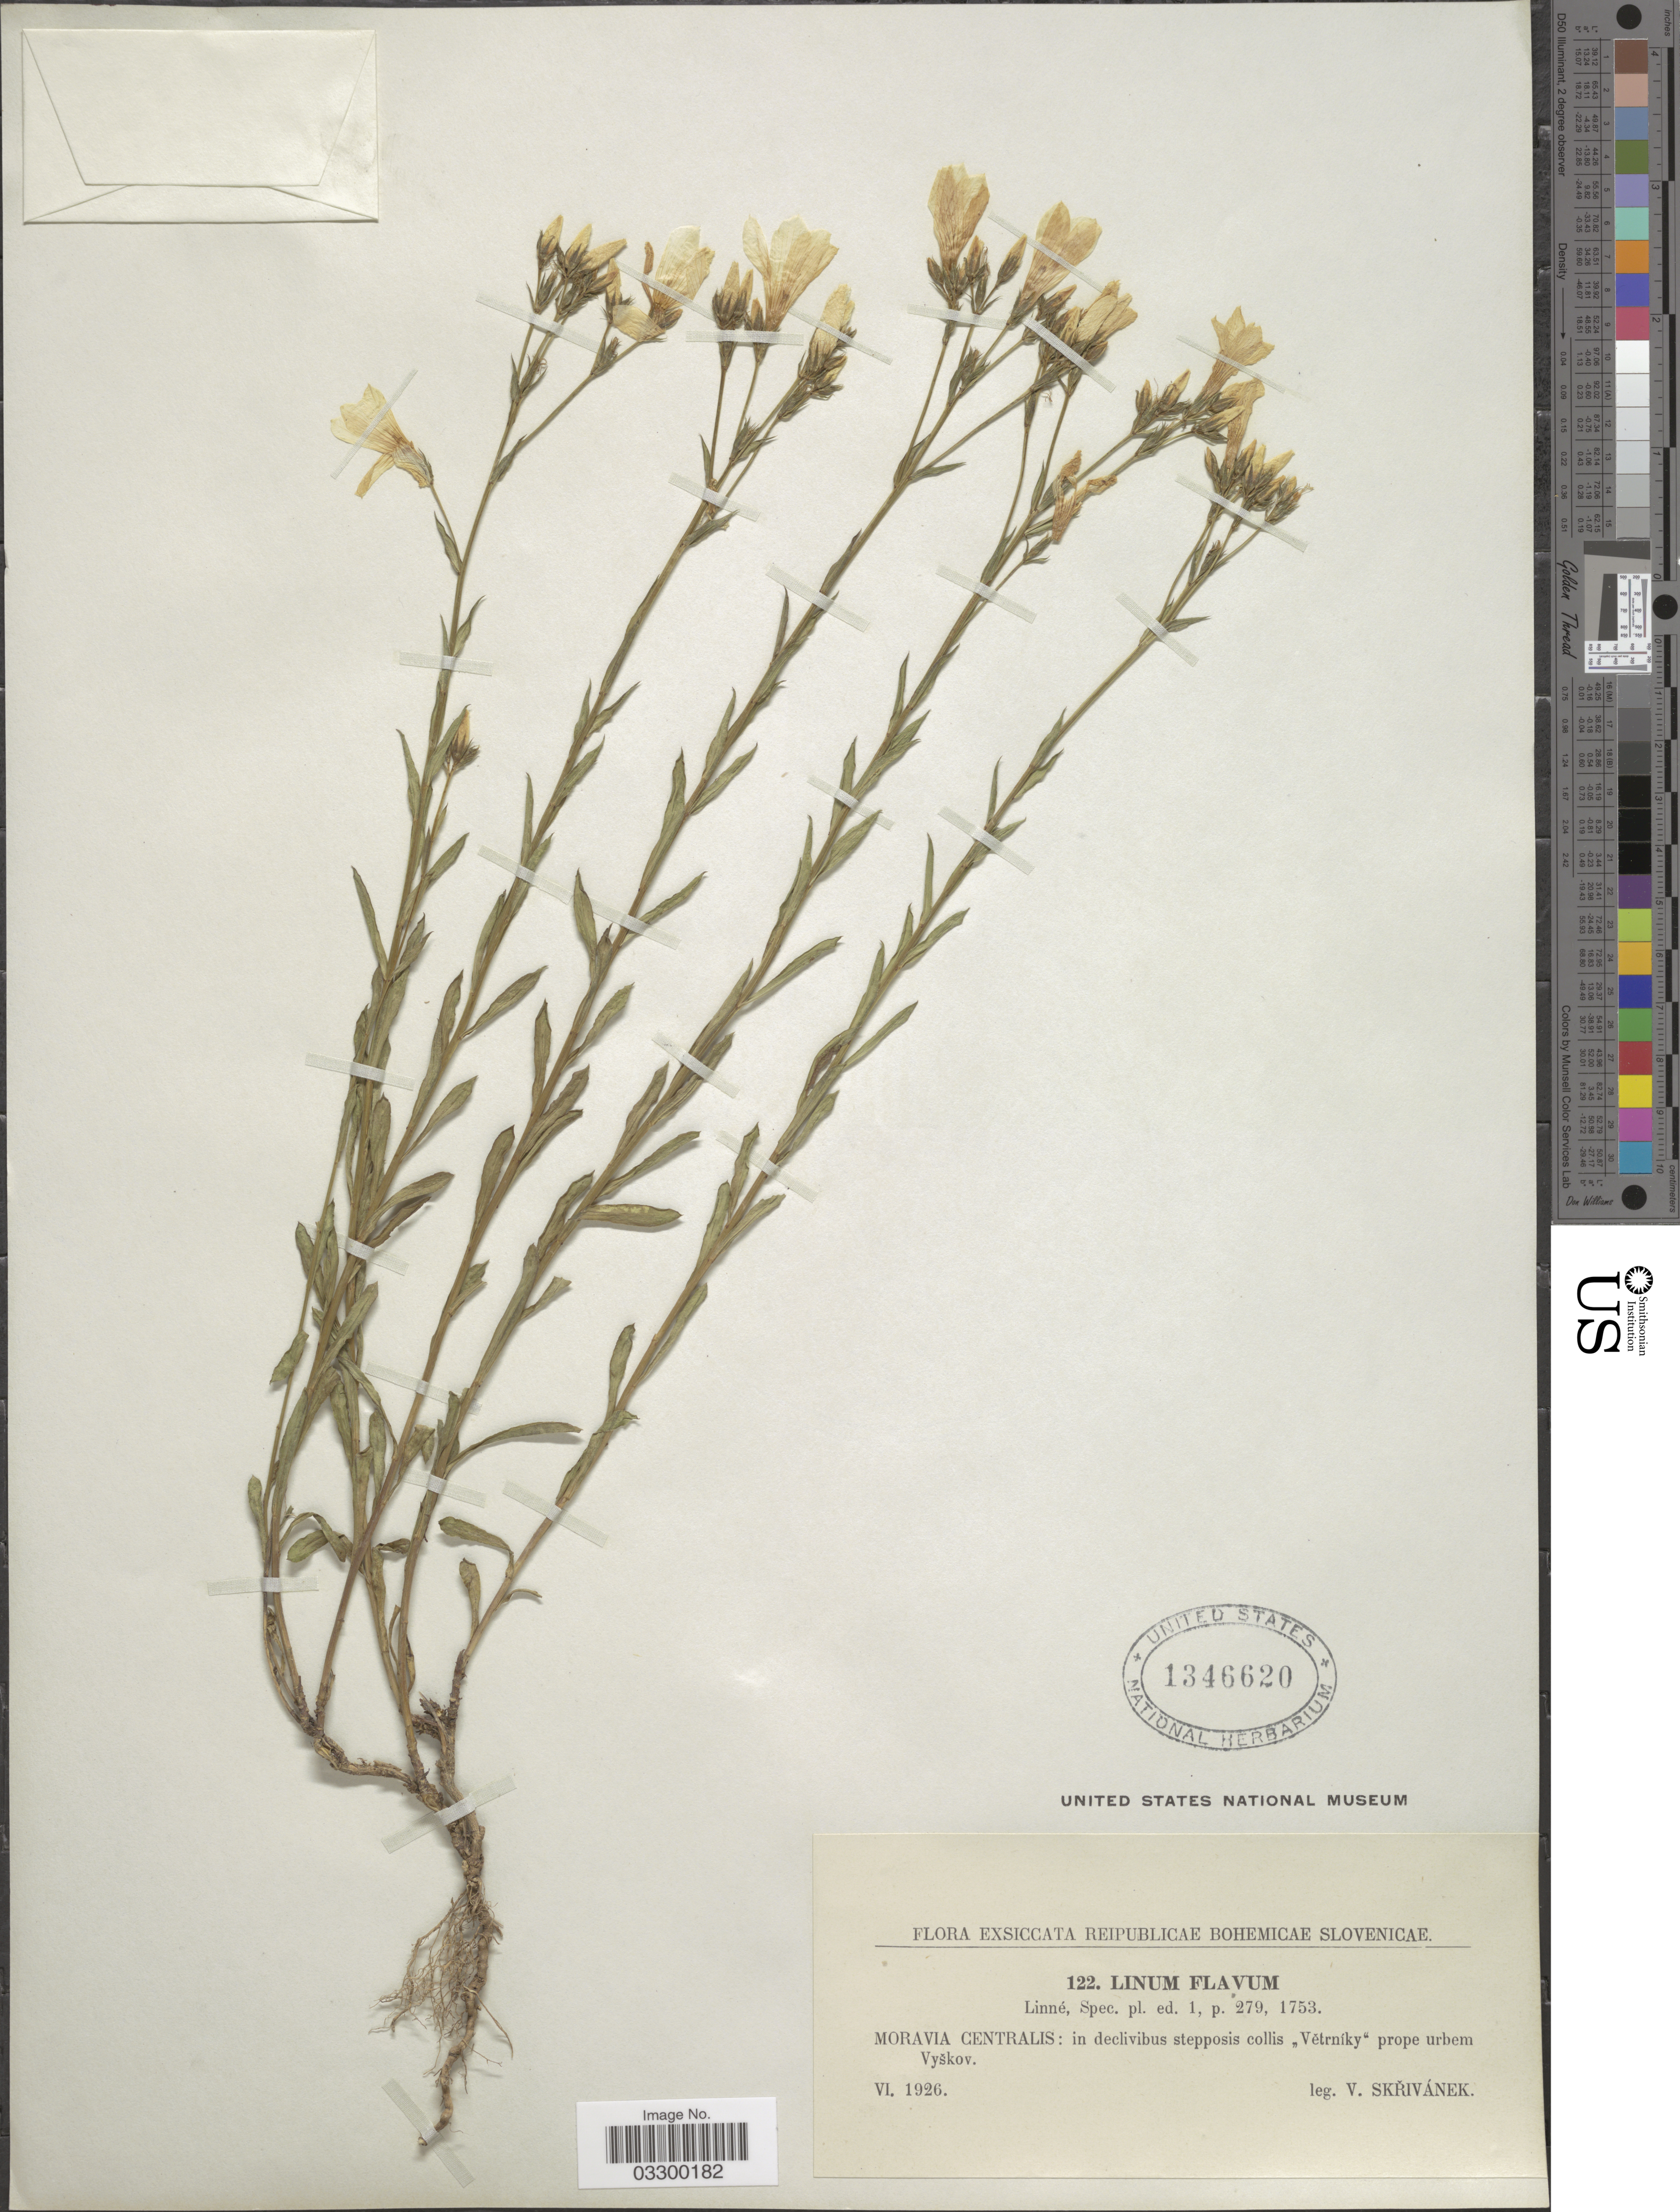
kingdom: Plantae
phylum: Tracheophyta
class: Magnoliopsida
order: Malpighiales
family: Linaceae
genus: Linum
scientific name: Linum flavum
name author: L.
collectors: V. Skrivanek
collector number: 122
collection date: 1926-06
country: Czechia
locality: Reipublicae Bohemicae Slovenicae. [unsure placement] Moravia Centralis: in declivibus stepposis collis "Vĕtrníky" prope urbem Vyškov.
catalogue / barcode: US 1346620